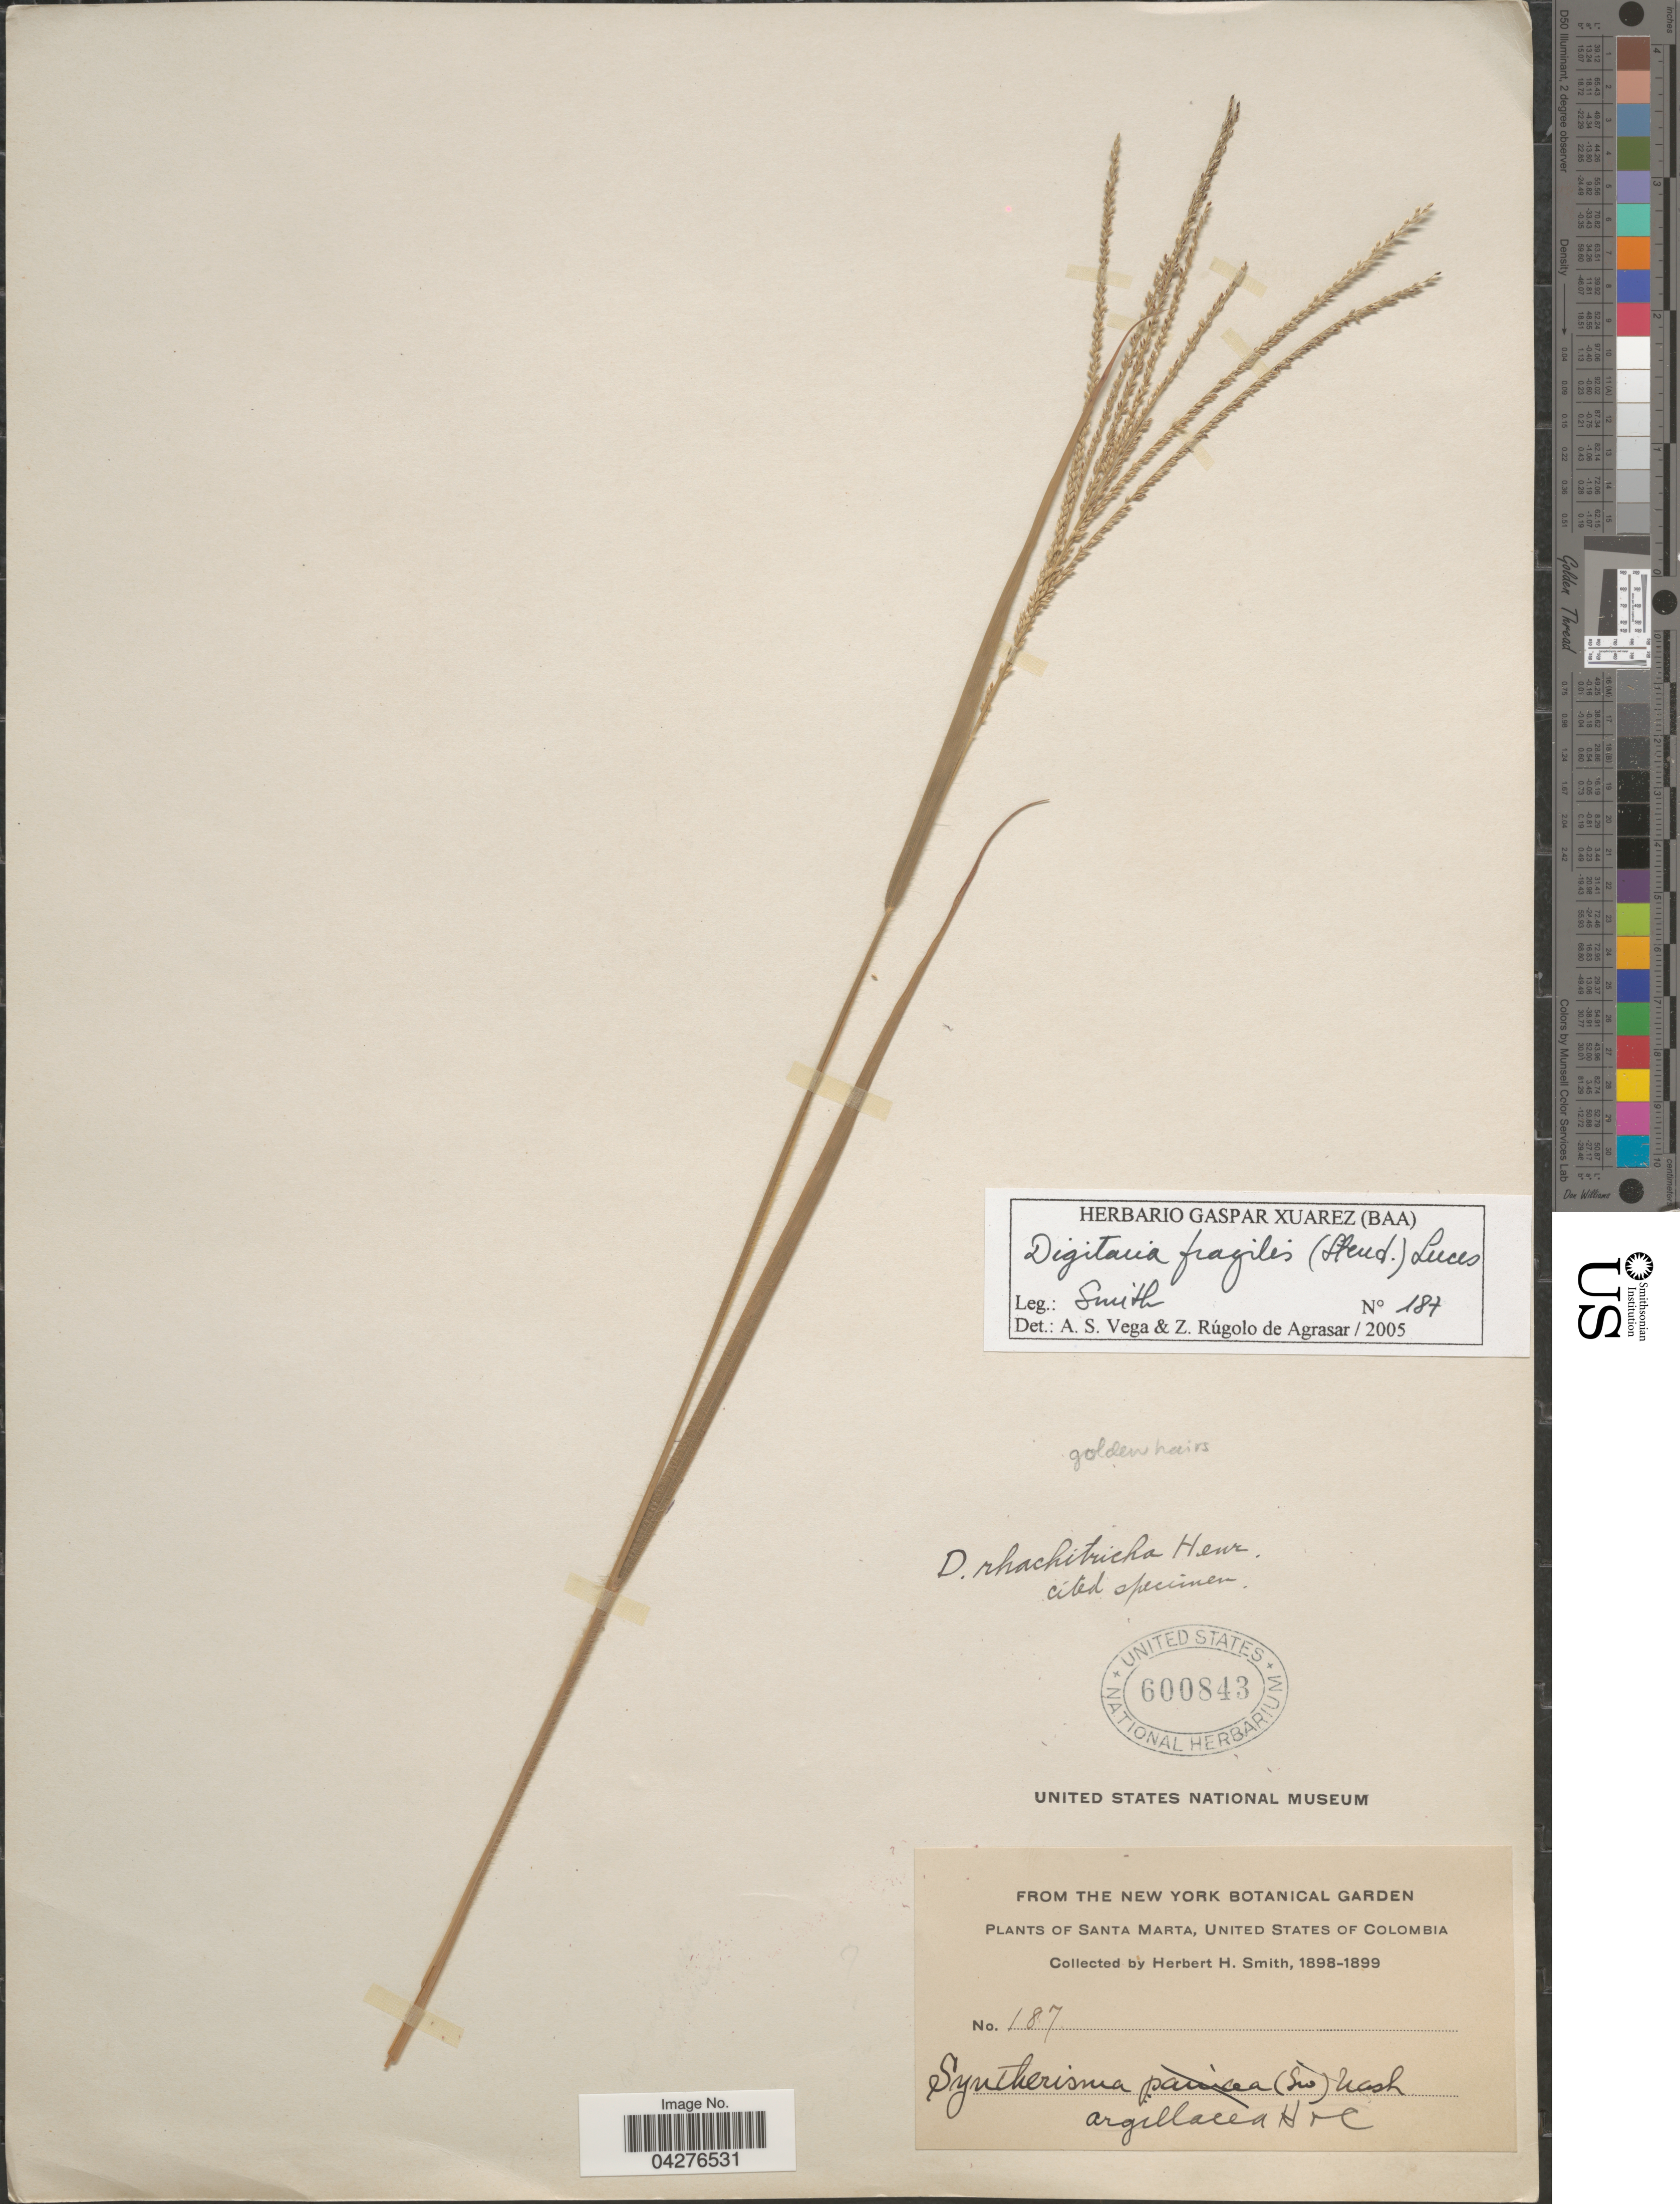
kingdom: Plantae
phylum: Tracheophyta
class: Liliopsida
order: Poales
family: Poaceae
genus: Digitaria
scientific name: Digitaria fragilis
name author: (Steud.) Luces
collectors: Herbert H. Smith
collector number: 187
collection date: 1898/1899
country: Colombia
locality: Santa Marta, United States of Colombia.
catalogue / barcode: US 600843